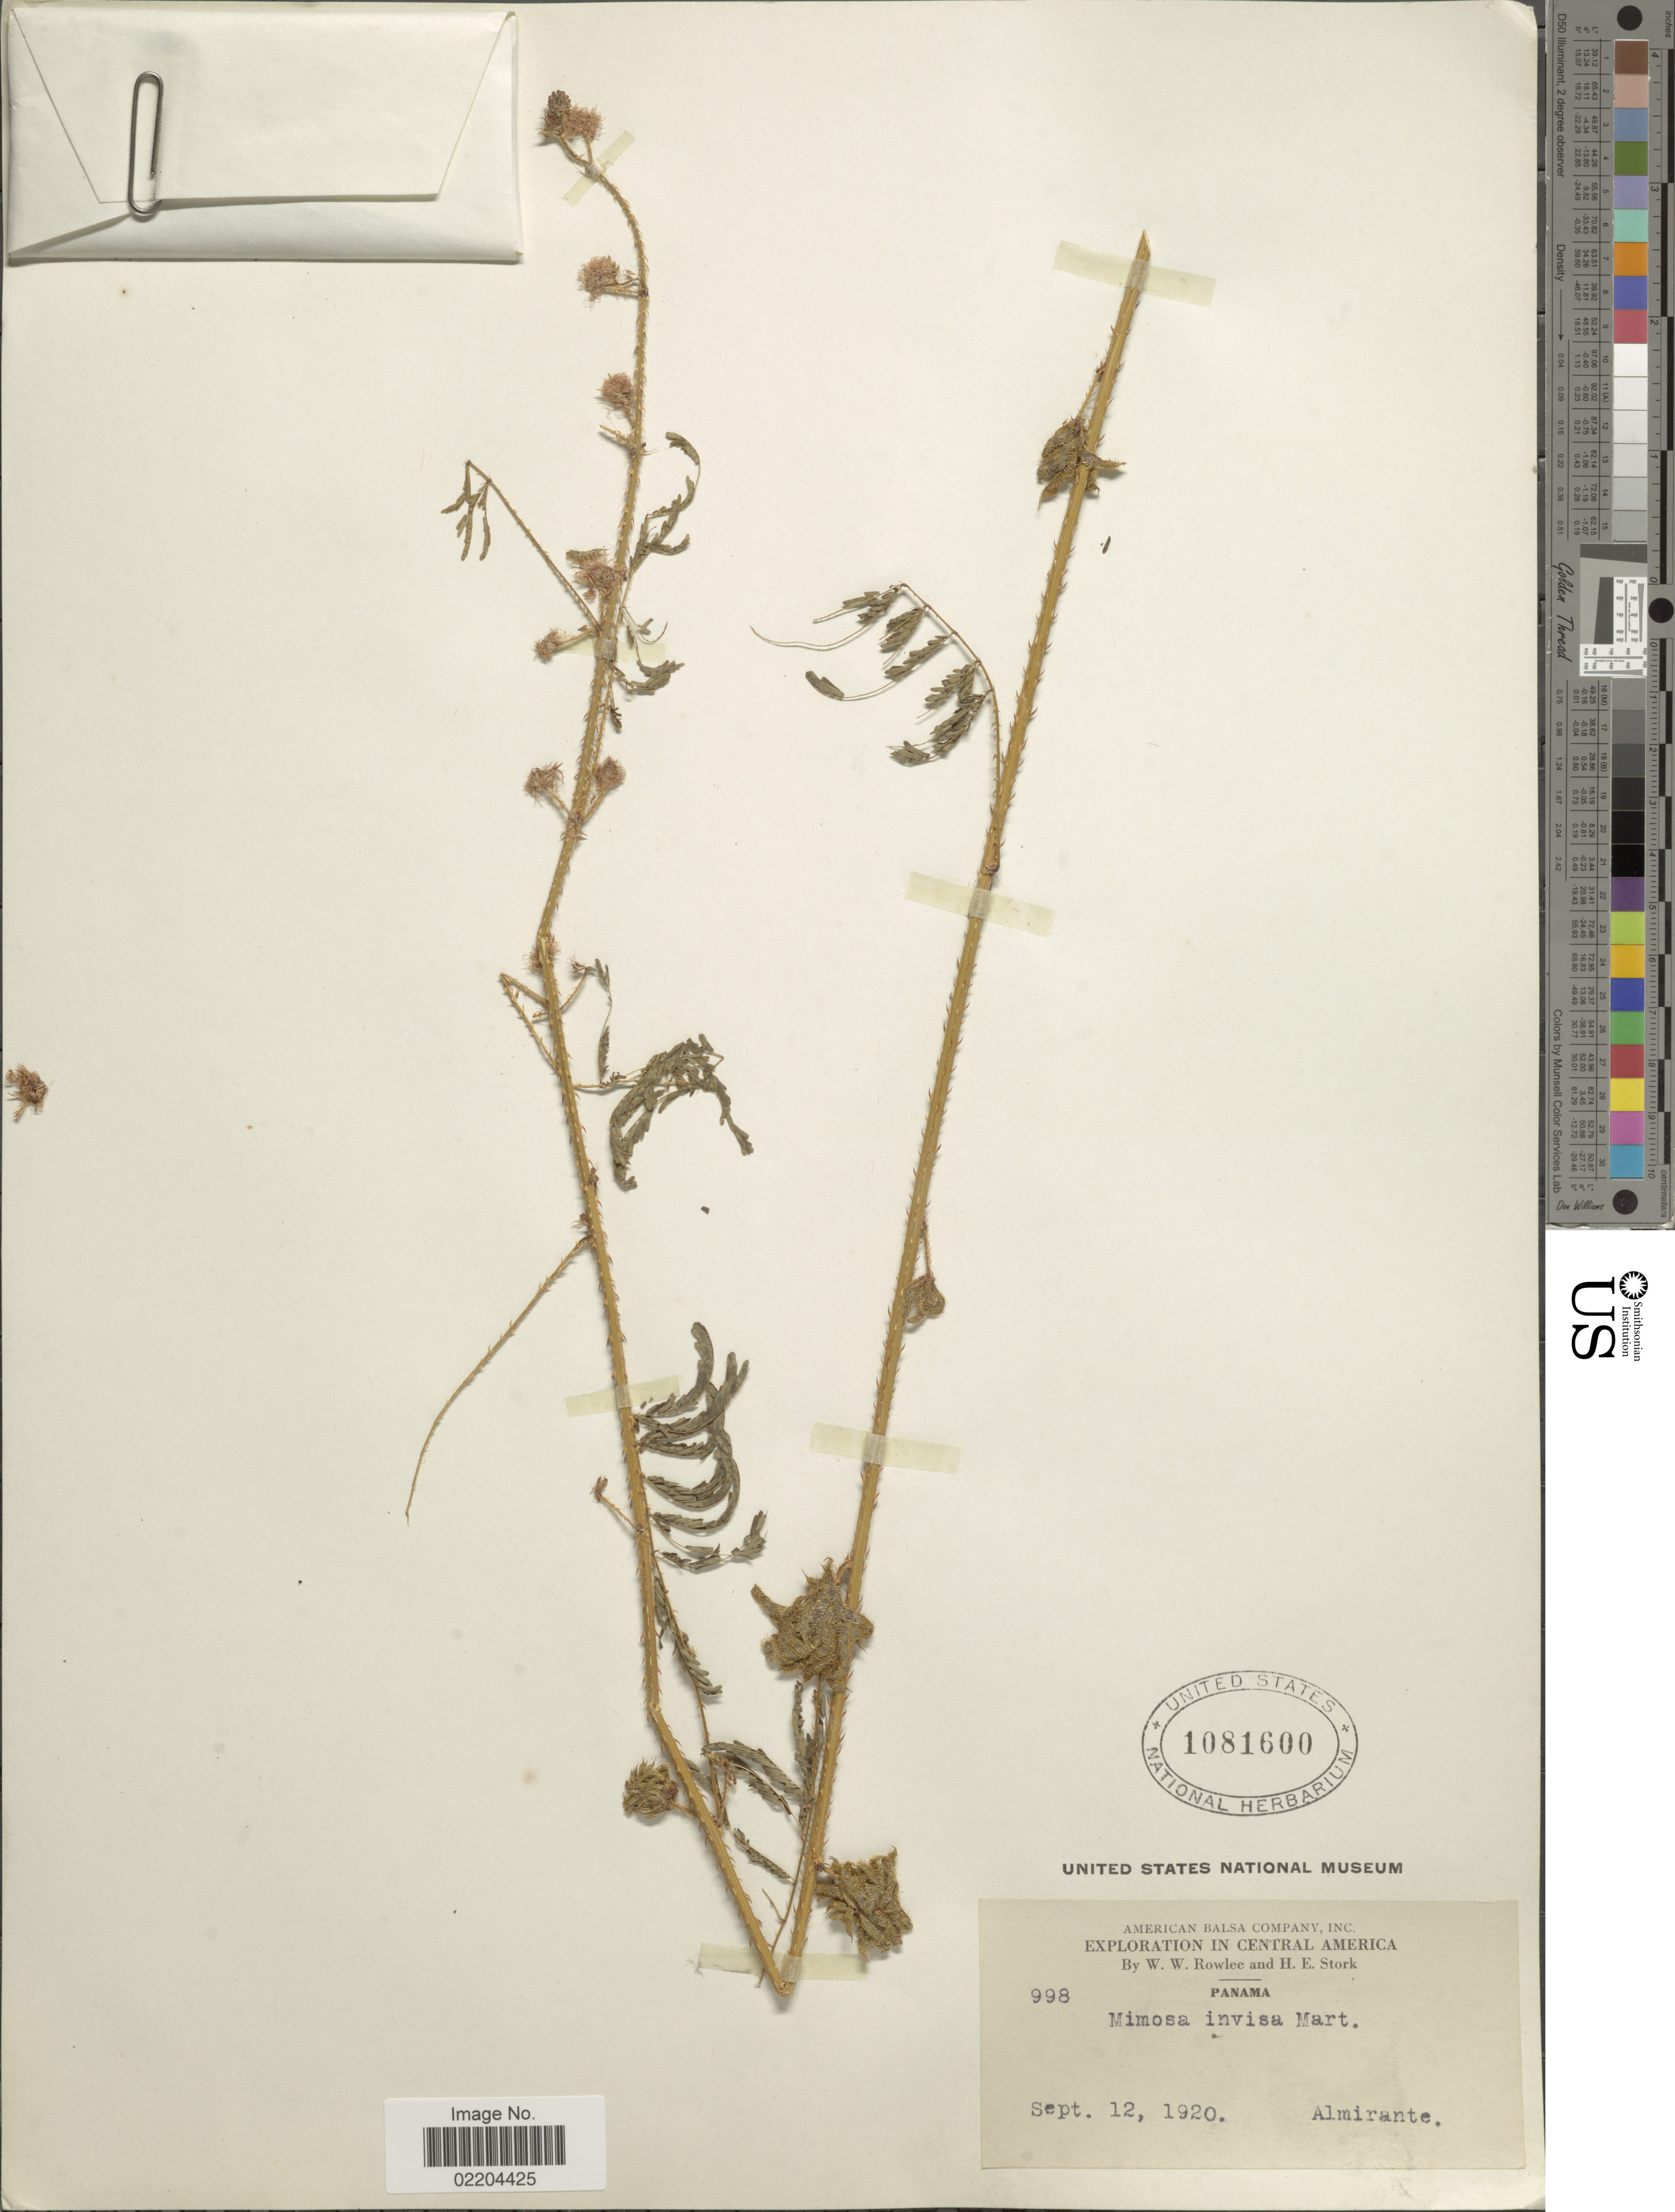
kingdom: Plantae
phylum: Tracheophyta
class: Magnoliopsida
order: Fabales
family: Fabaceae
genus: Mimosa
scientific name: Mimosa invisa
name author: Mart. ex Colla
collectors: W. W. Rowlee & H. E. Stork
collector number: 998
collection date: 1920-09-12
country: Panama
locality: Almirante, Central America. Panama.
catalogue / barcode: US 1081600